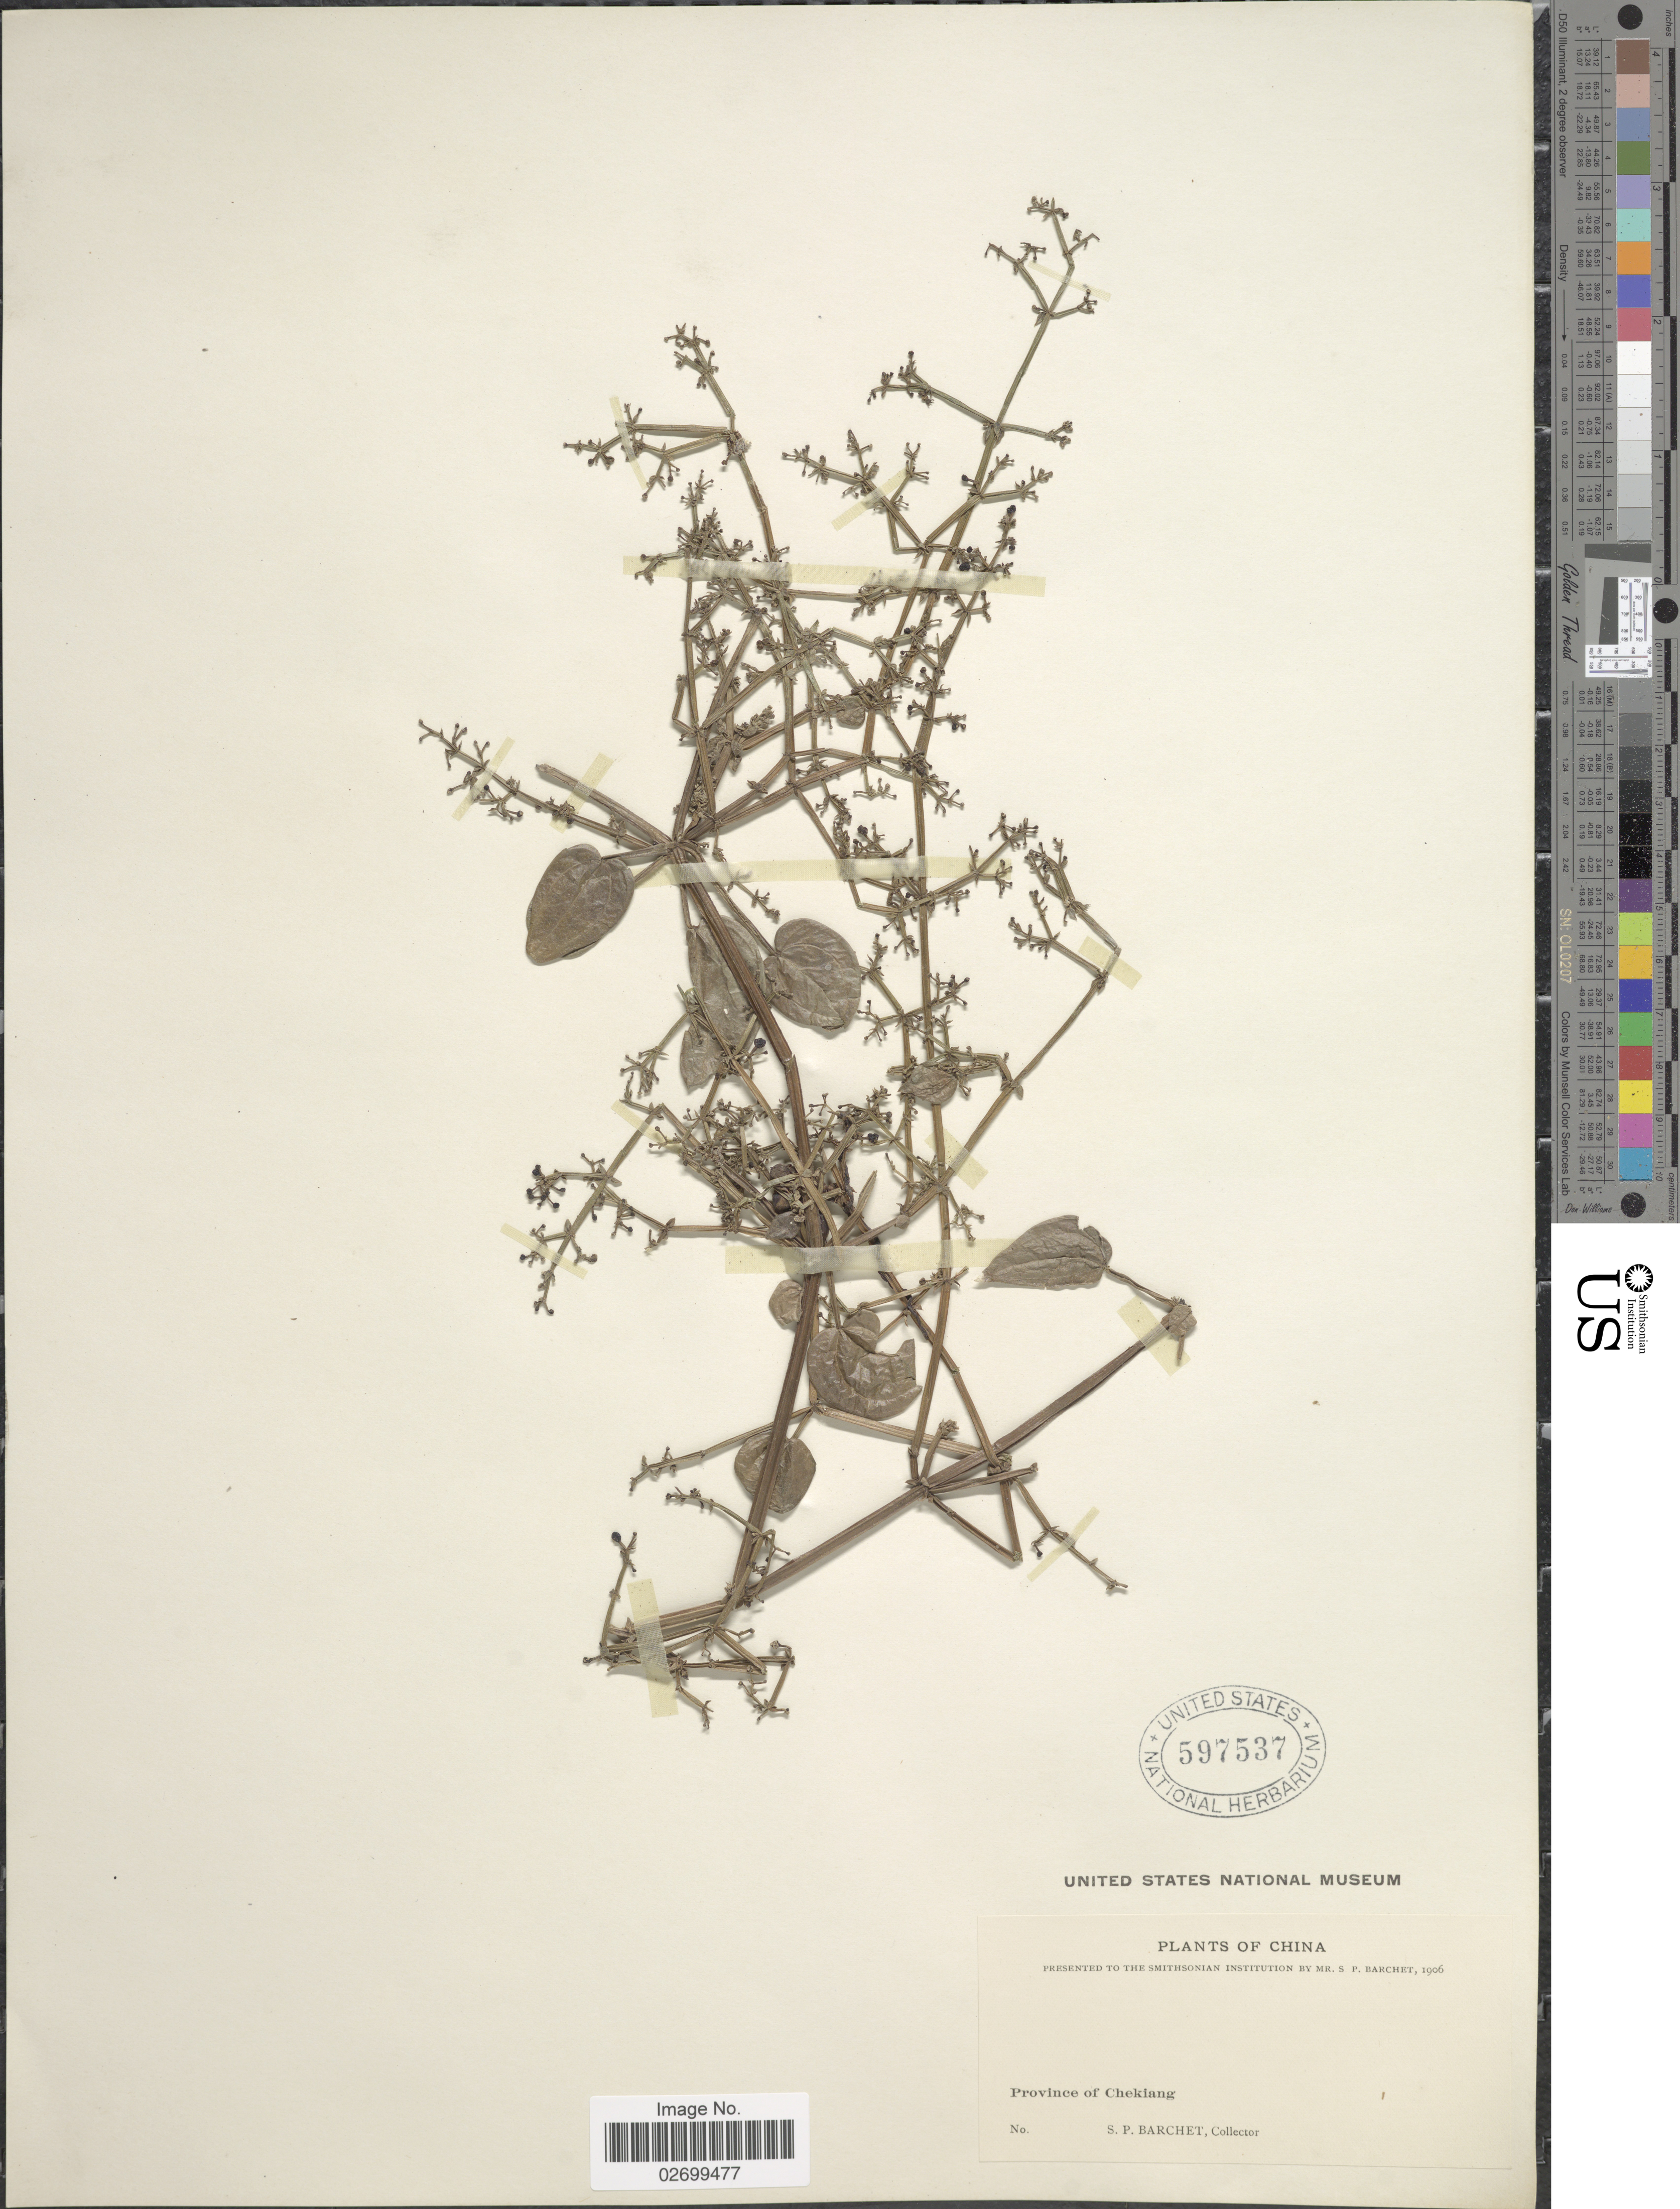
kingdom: Plantae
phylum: Tracheophyta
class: Magnoliopsida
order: Gentianales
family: Rubiaceae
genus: Rubia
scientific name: Rubia cordifolia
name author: L.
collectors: S. P. Barchet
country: China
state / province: Zhejiang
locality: Province of Chekiang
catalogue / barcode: US 597537